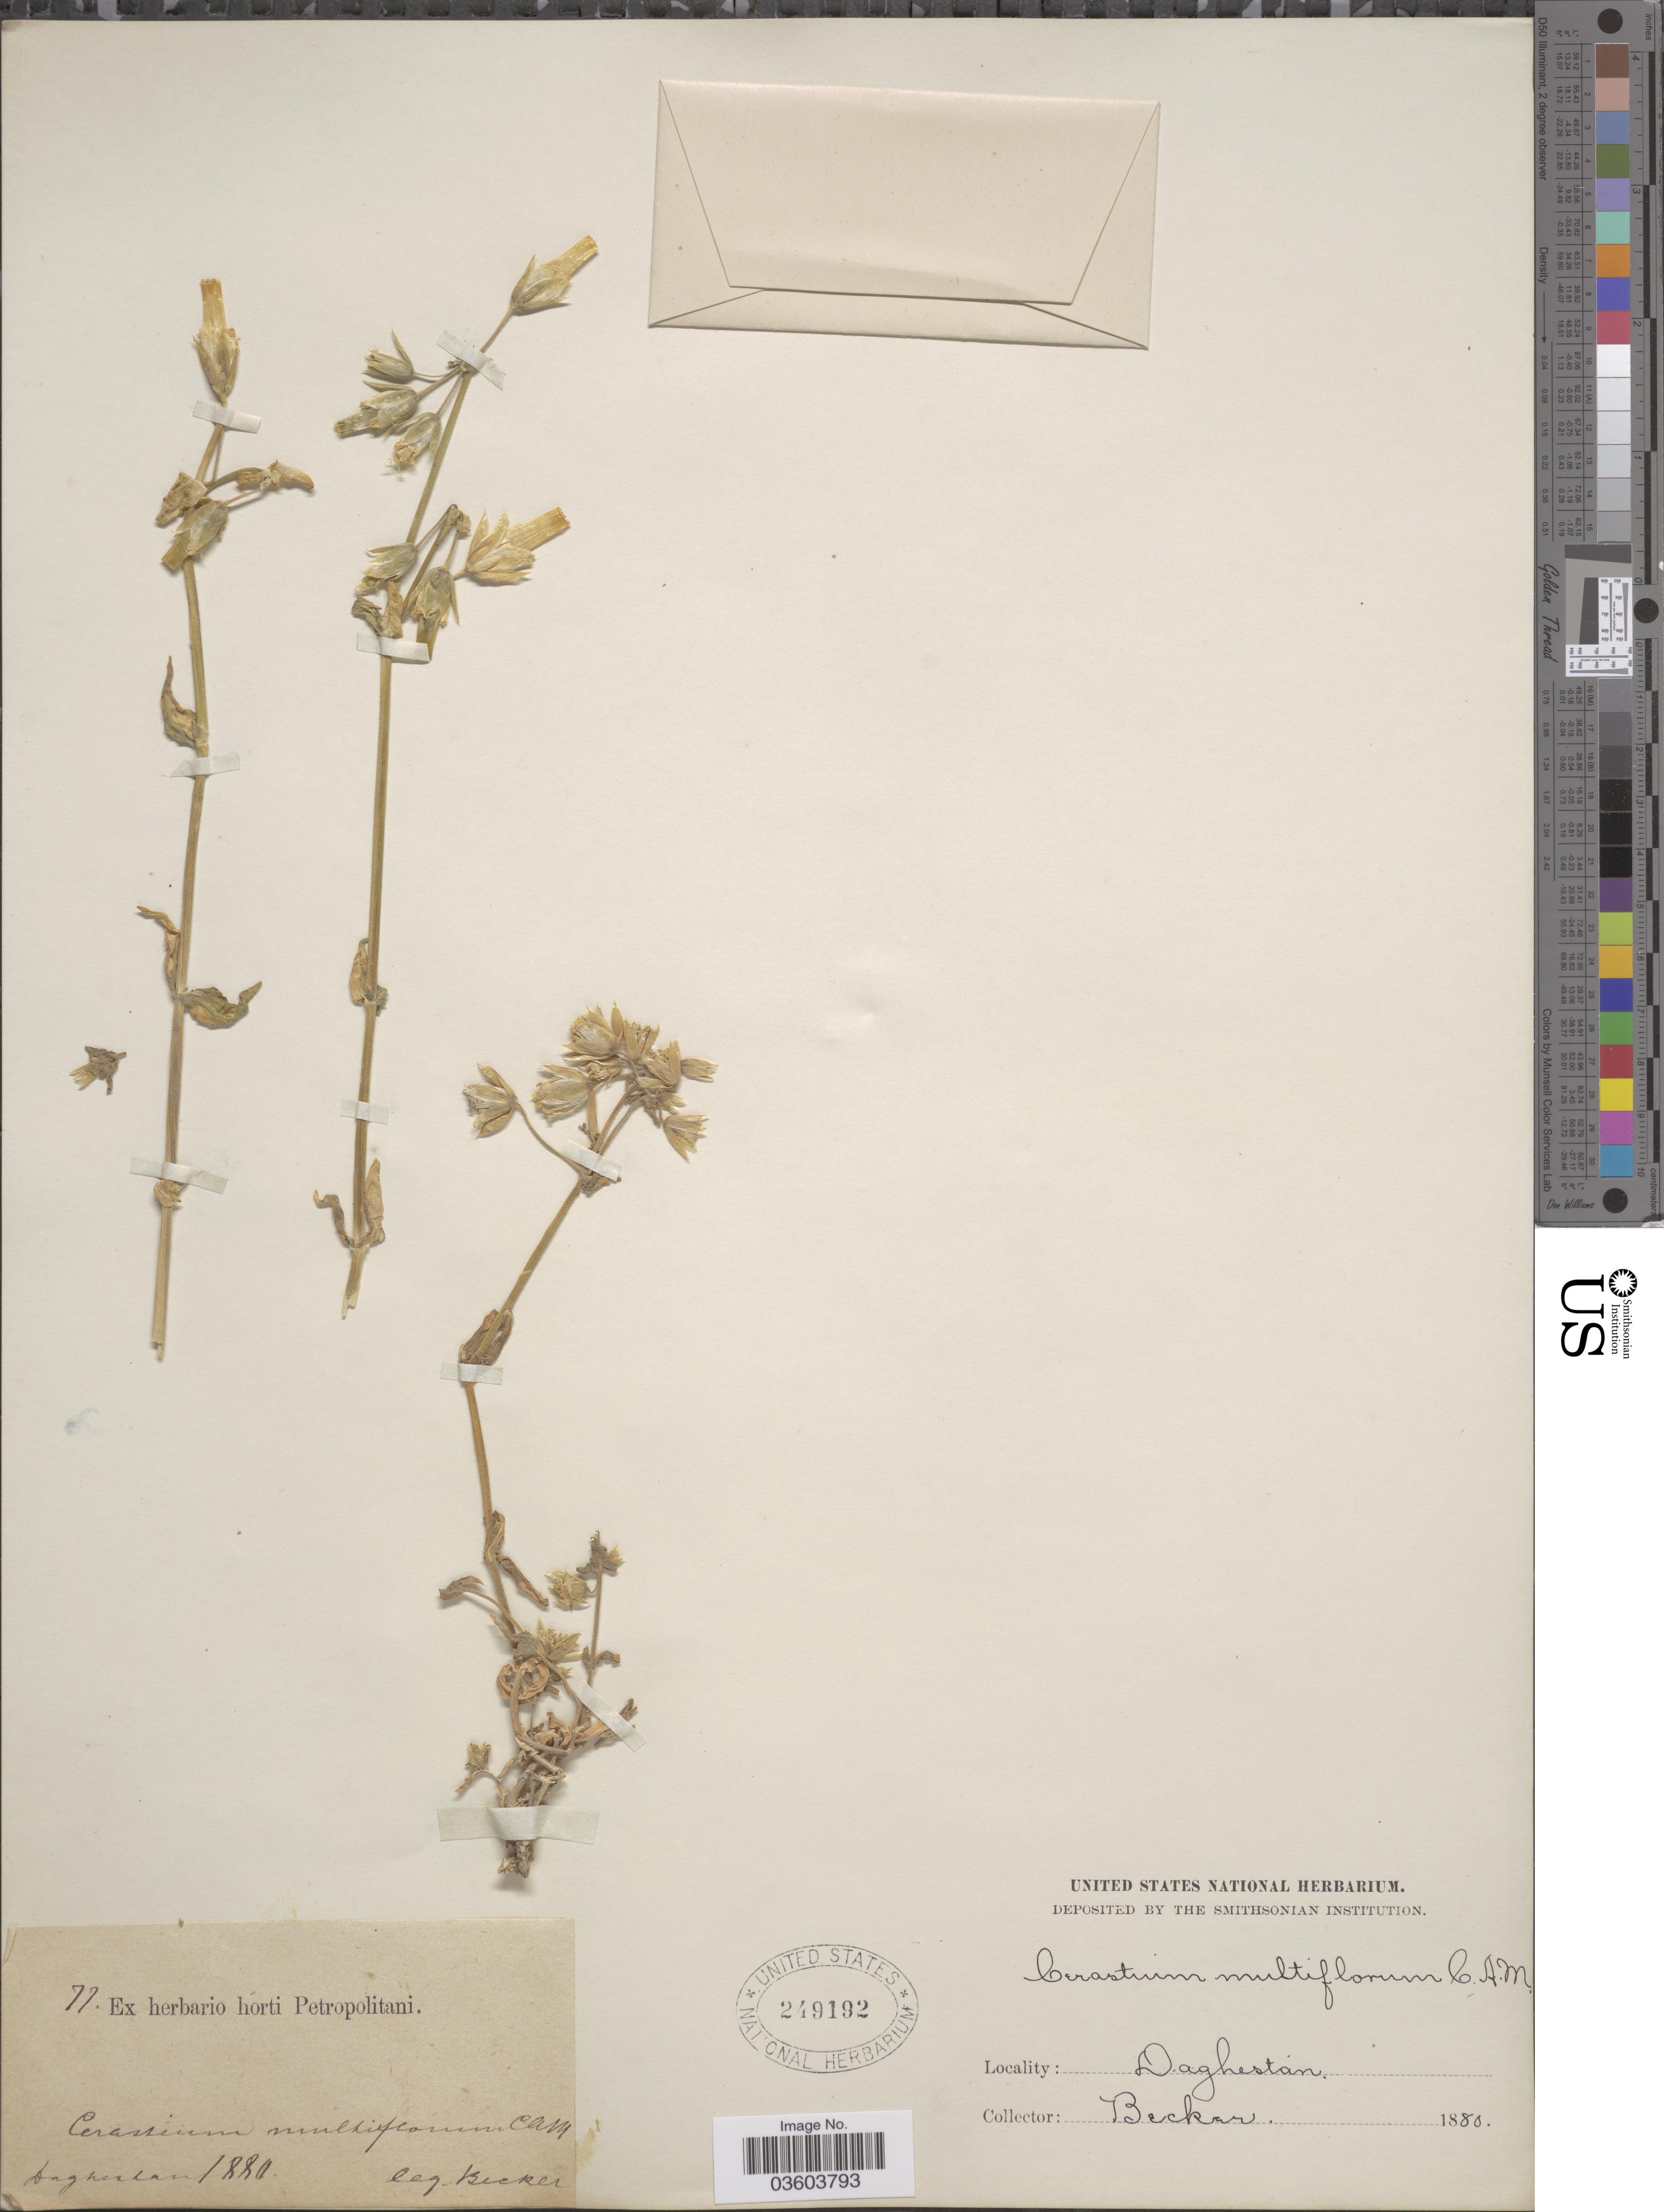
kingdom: Plantae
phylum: Tracheophyta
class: Magnoliopsida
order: Caryophyllales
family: Caryophyllaceae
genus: Cerastium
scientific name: Cerastium multiflorum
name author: C.A. Mey.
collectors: -. Becker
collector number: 77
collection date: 1880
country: Russian Federation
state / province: Dagestan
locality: Daghestan.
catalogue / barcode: US 249192